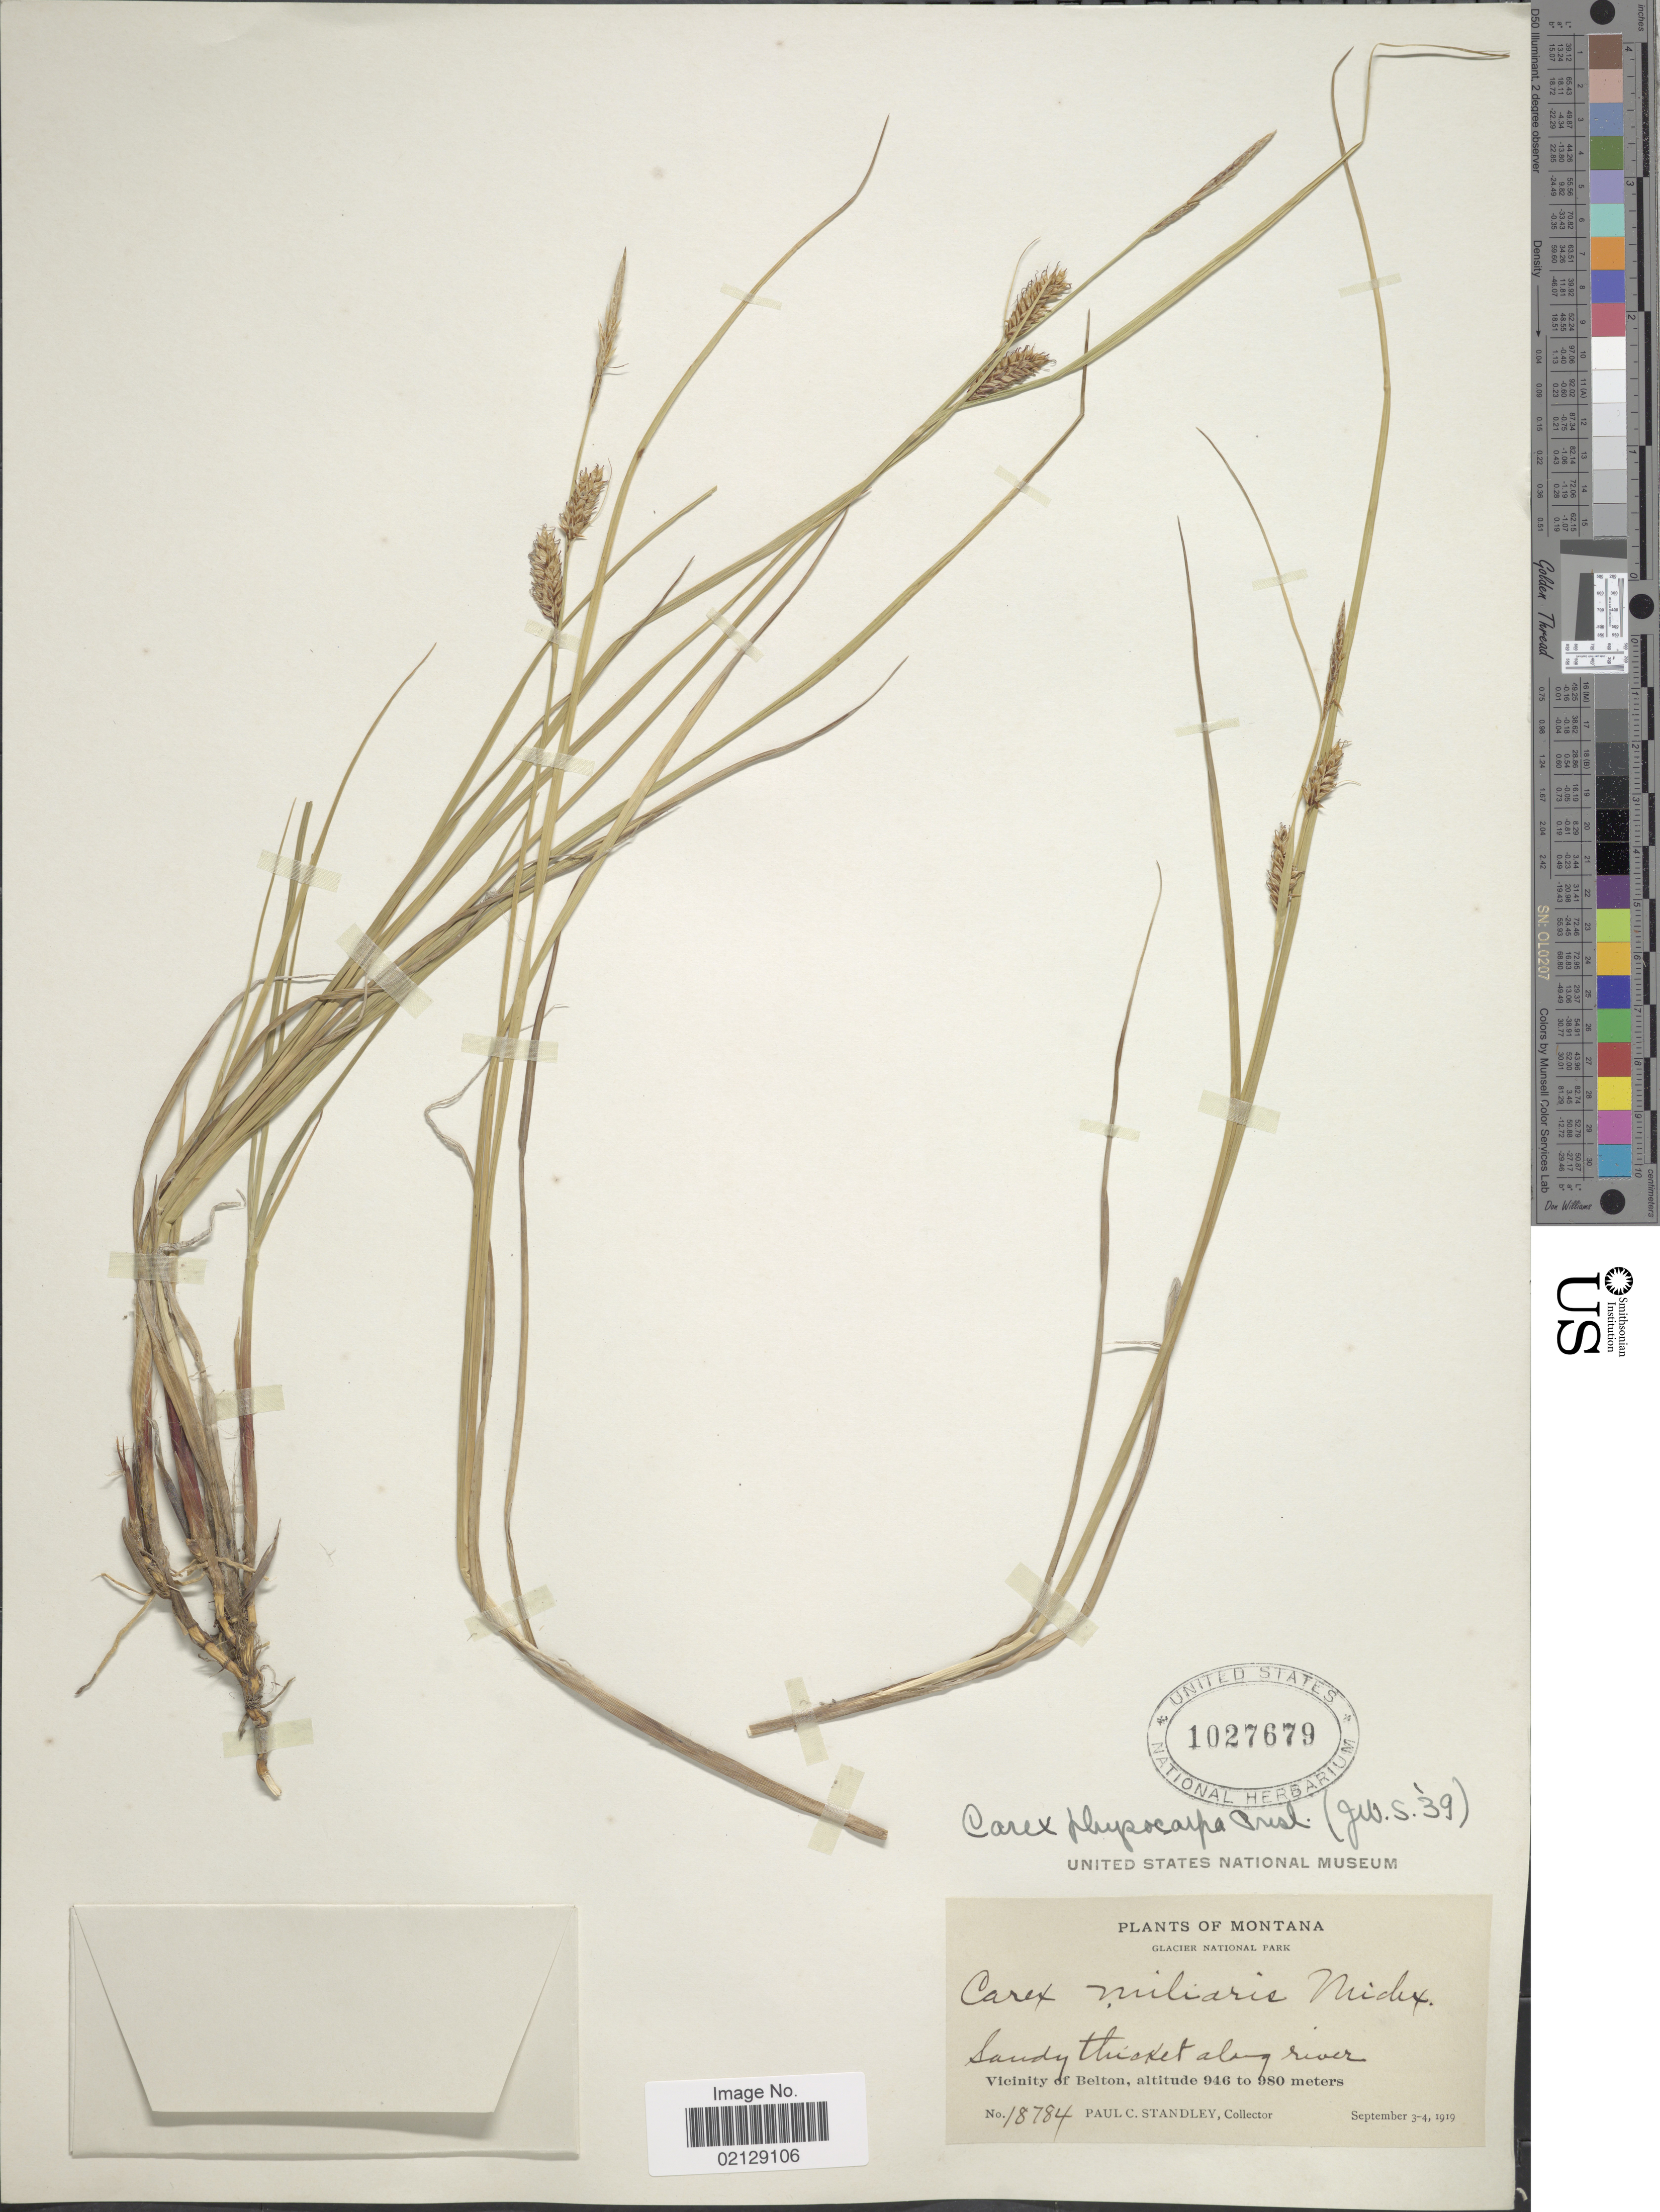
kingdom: Plantae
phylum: Tracheophyta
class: Liliopsida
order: Poales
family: Cyperaceae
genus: Carex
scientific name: Carex saxatilis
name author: L.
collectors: P. C. Standley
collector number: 18784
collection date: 1919-09-03/1919-09-04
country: United States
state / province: Montana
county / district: Flathead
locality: Glacier National Park, Vicinity of Belton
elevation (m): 946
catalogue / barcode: US 1027679